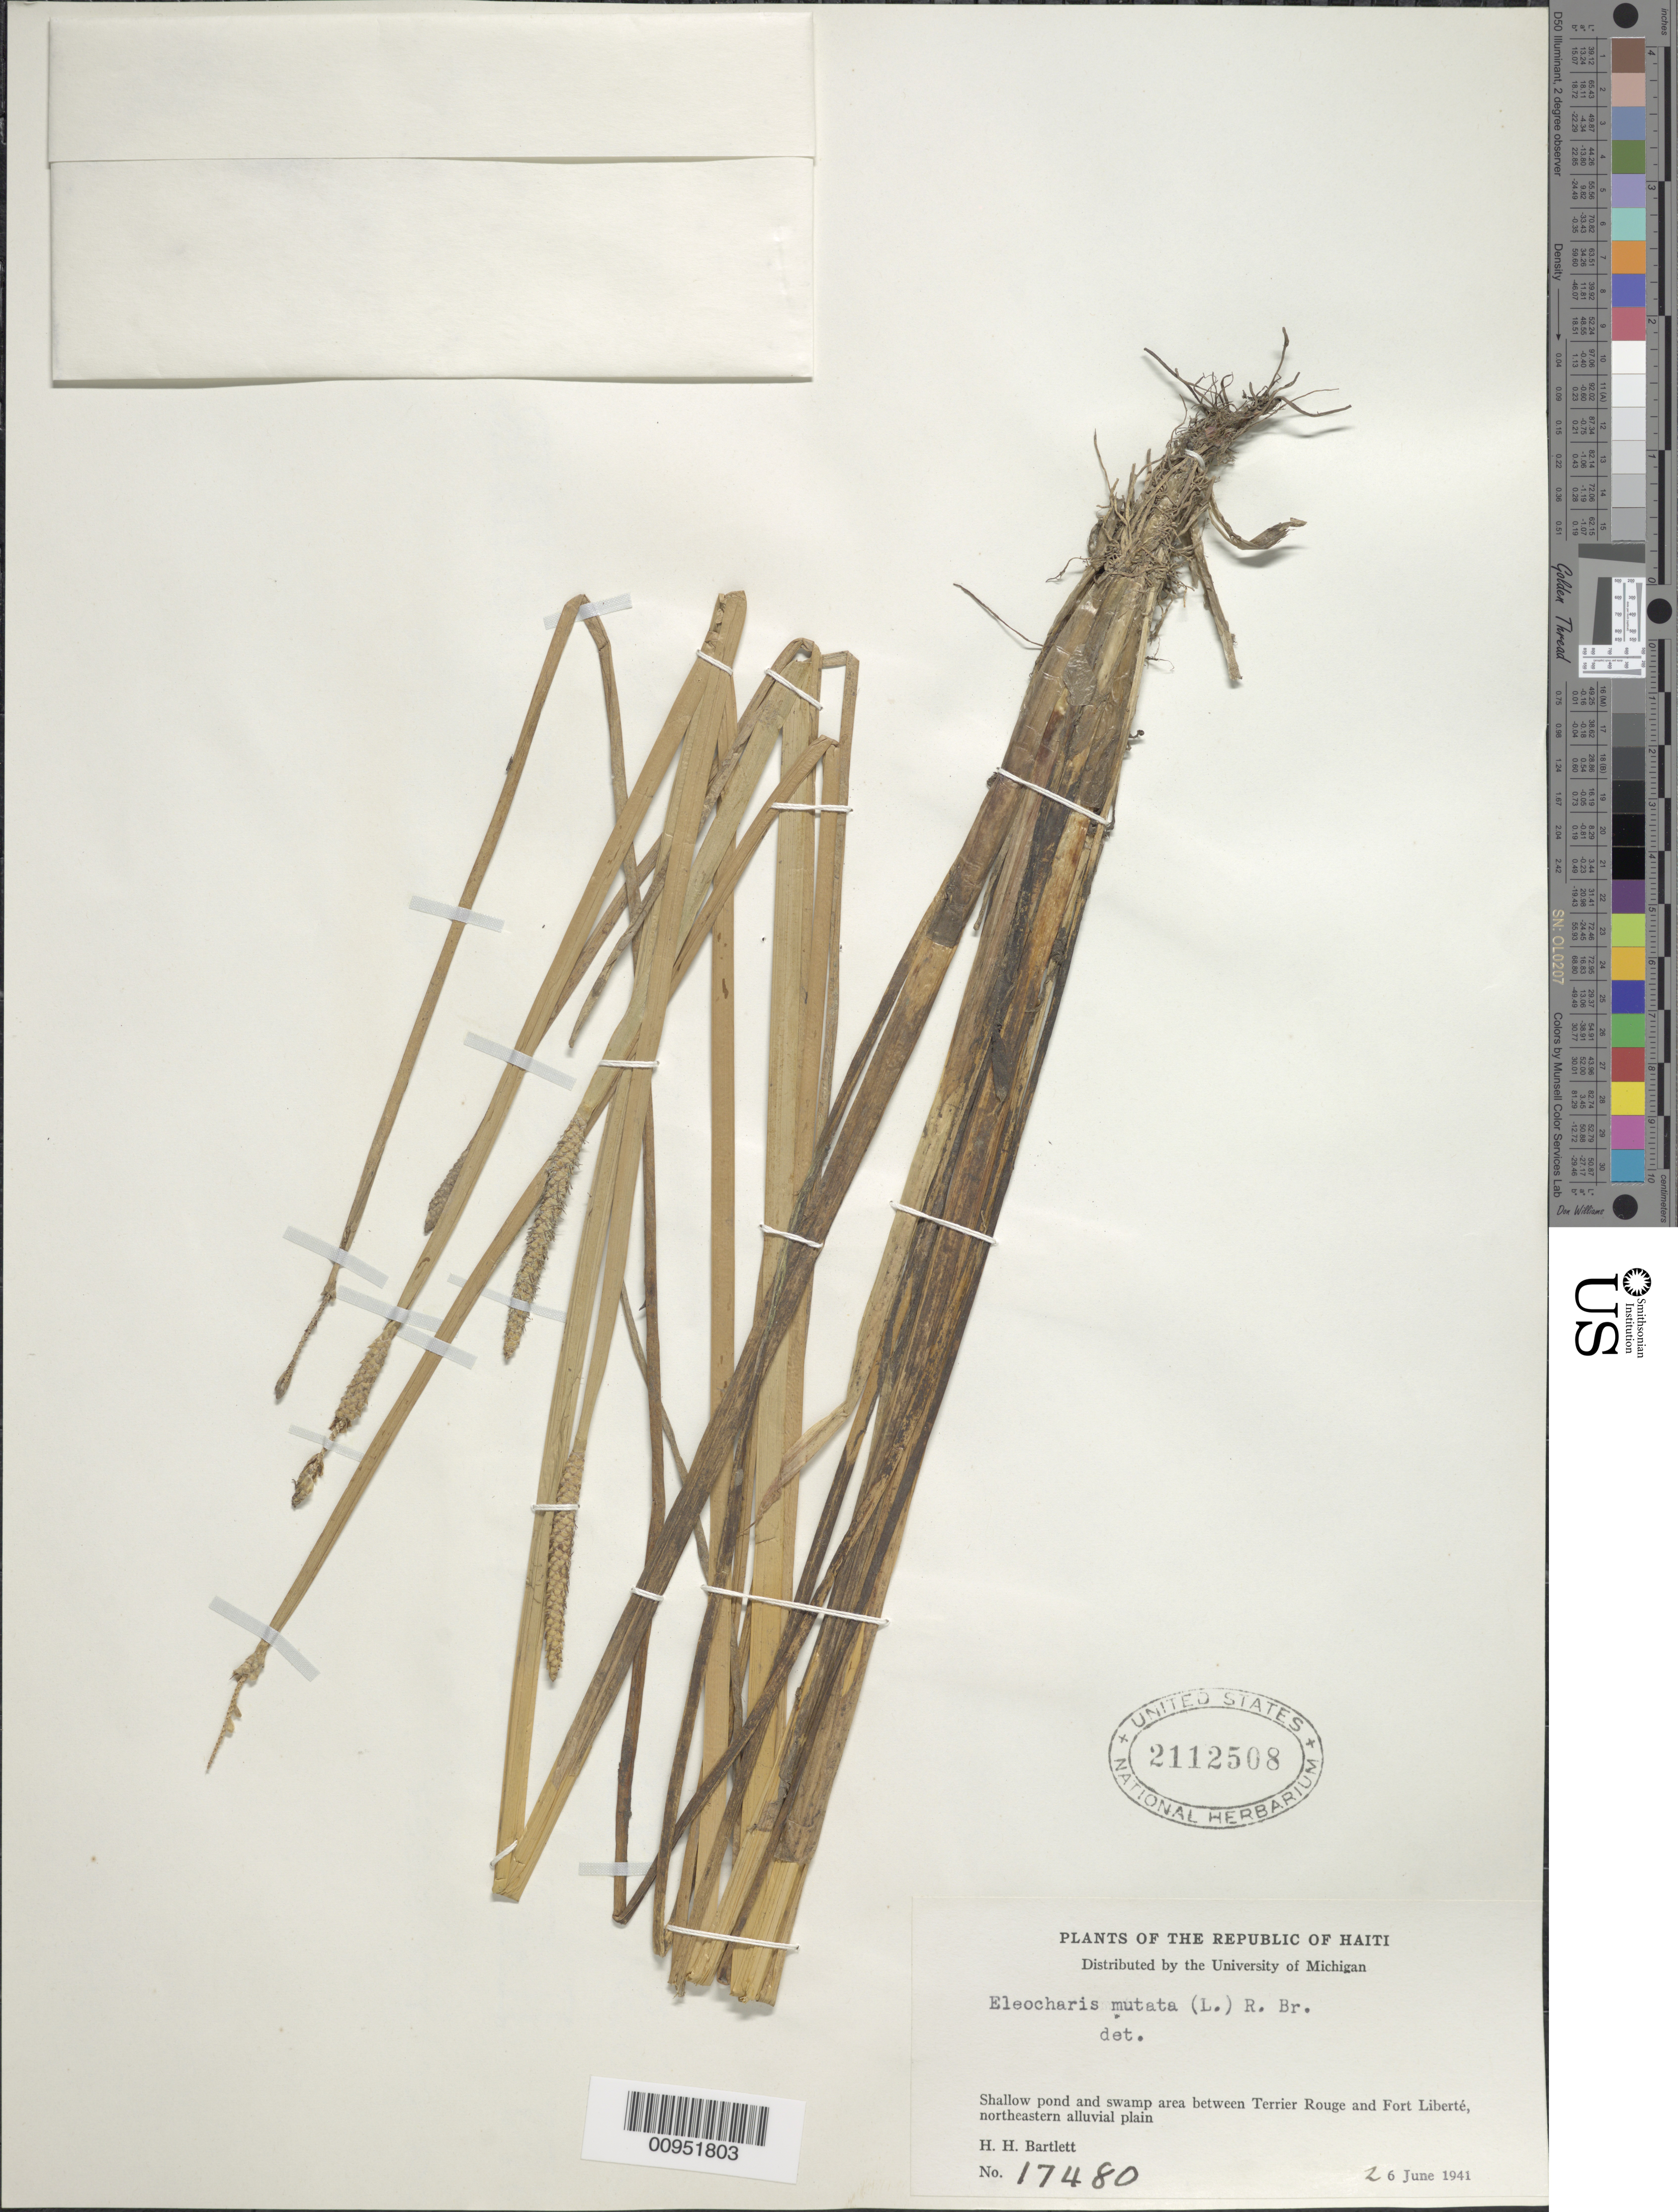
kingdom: Plantae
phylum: Tracheophyta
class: Liliopsida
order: Poales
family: Cyperaceae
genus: Eleocharis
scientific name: Eleocharis mutata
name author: (L.) Roem. & Schult.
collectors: H. H. Bartlett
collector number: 17480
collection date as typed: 26 Jun 1941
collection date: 1941-06-26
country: Haiti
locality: Shallow pond and swamp area between Terrier Rouge and Fort Liberté, northeastern alluvial plain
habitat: Shallow pond and swamp area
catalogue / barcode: US 2112508